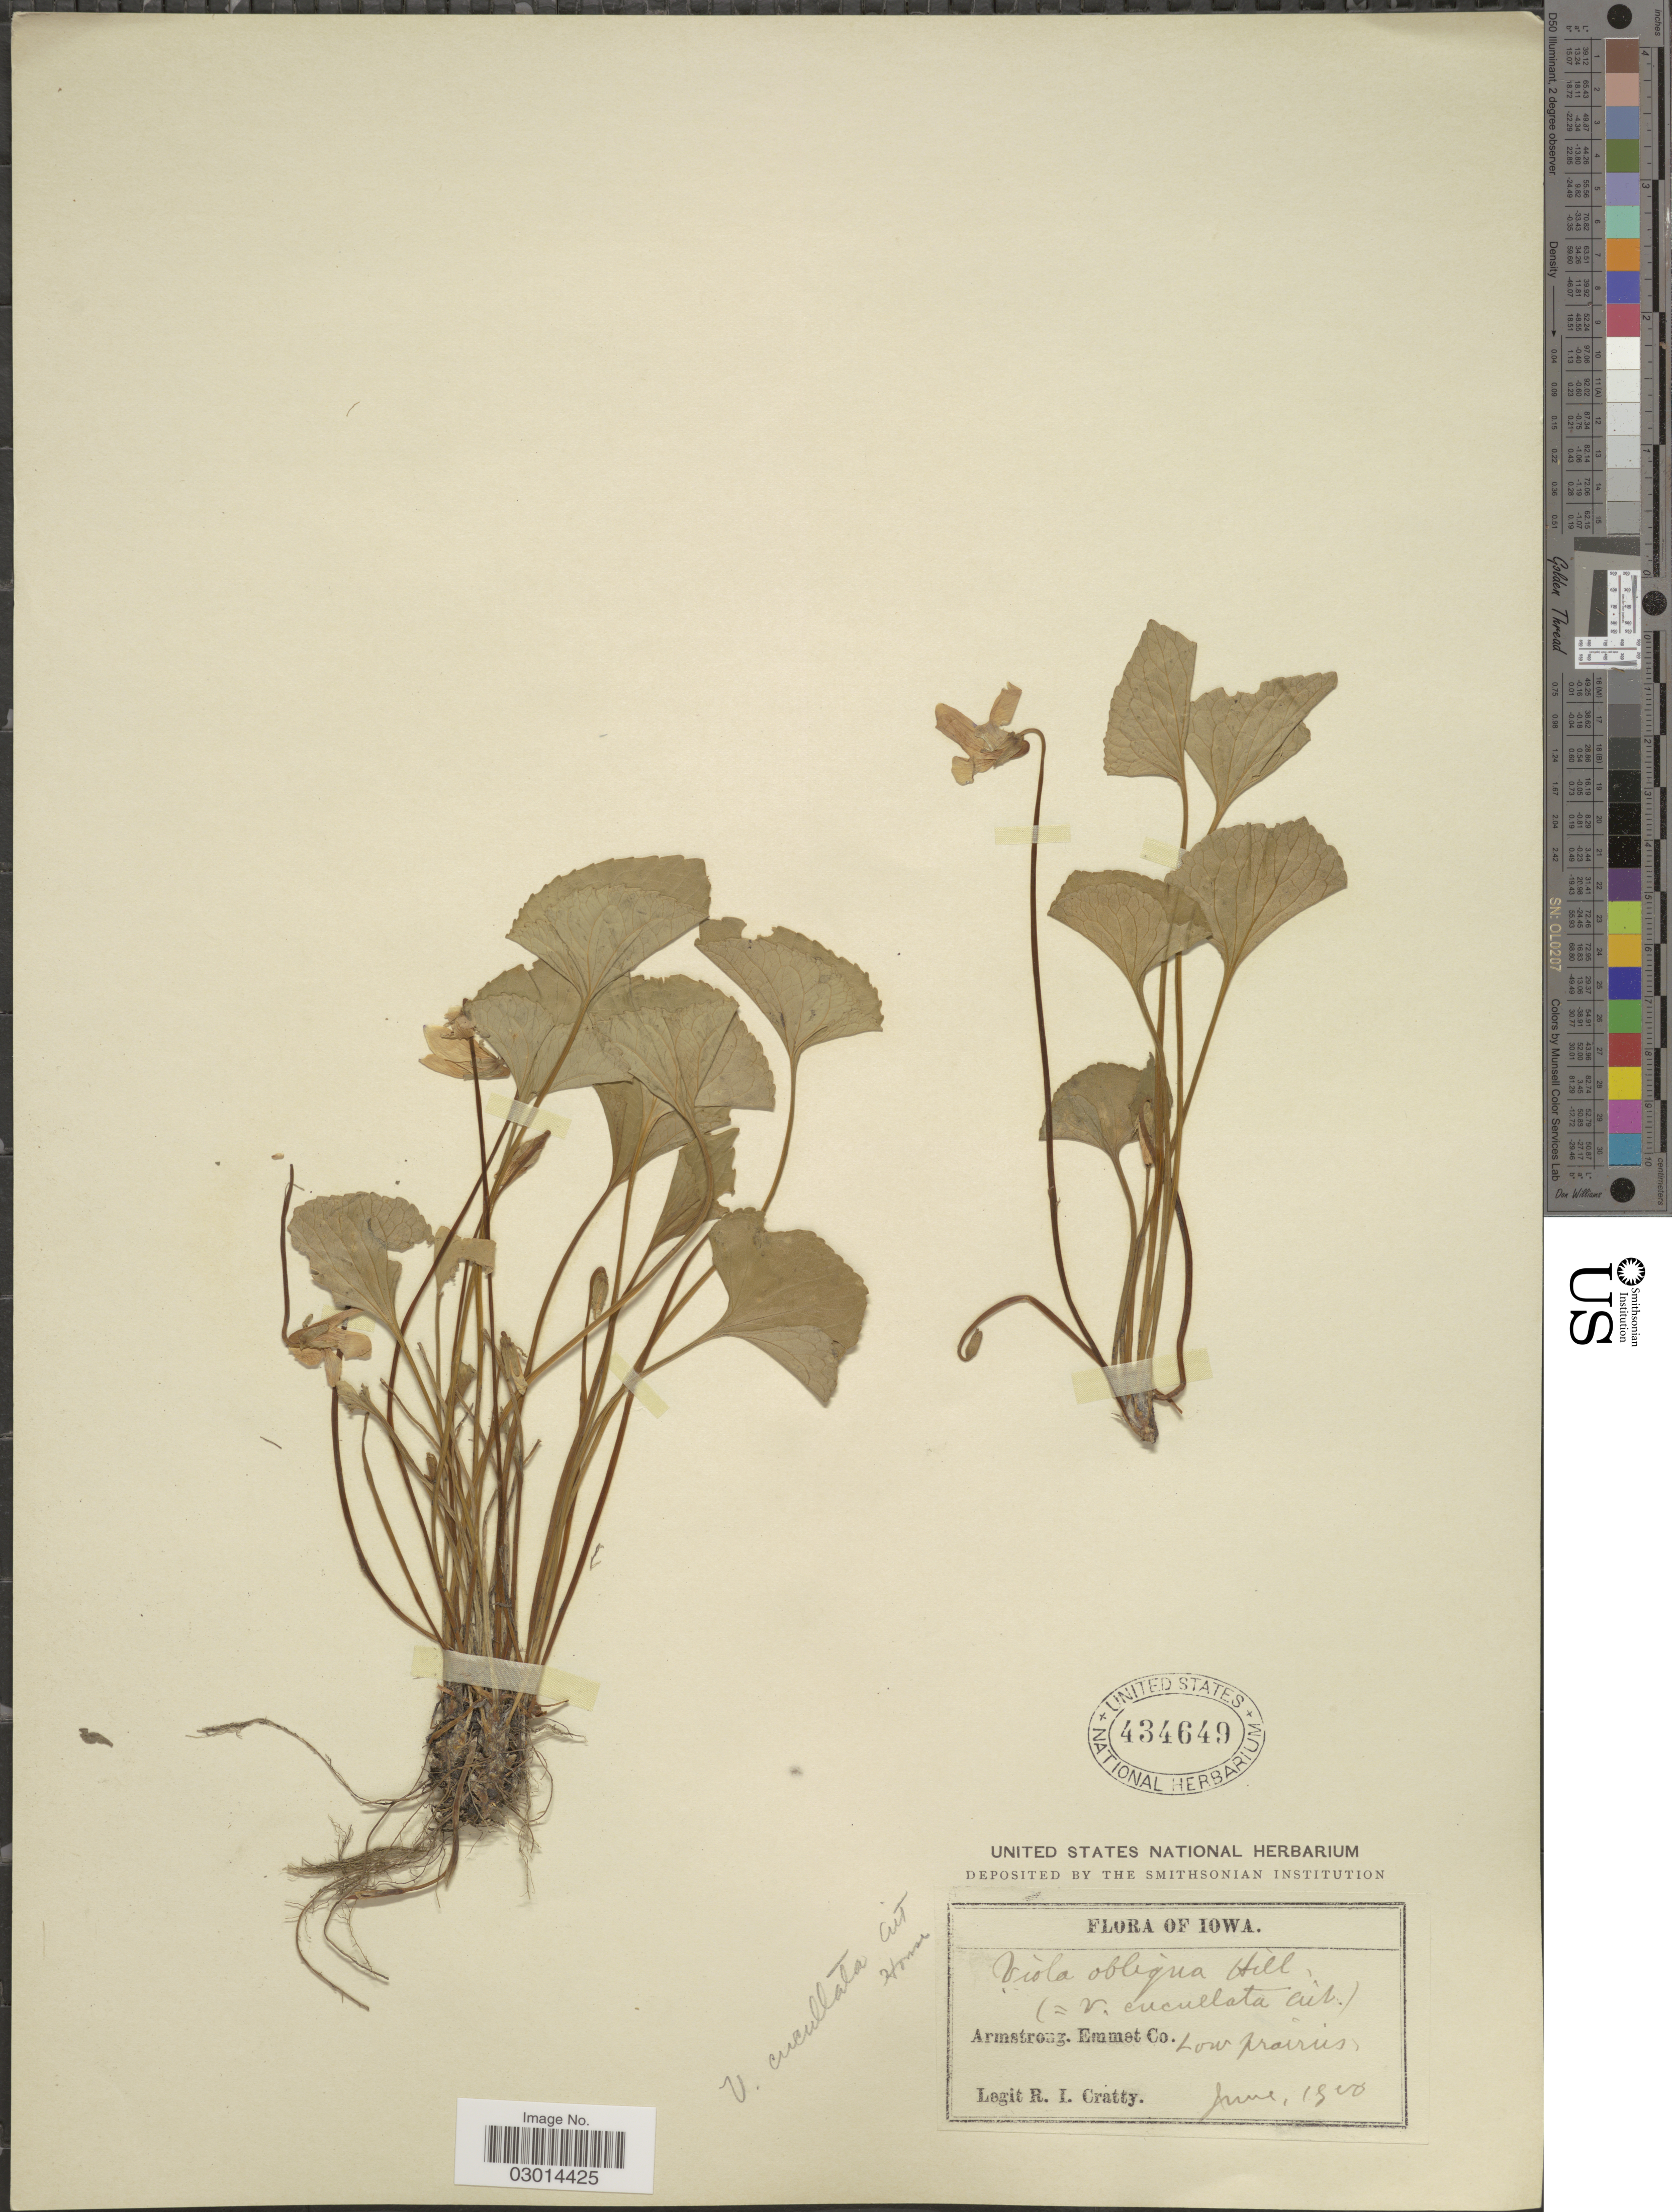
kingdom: Plantae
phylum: Tracheophyta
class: Magnoliopsida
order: Malpighiales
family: Violaceae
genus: Viola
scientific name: Viola cucullata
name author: Aiton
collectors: R. Cratty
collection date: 1900-06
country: United States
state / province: Iowa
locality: Armstrong. Emmet Co.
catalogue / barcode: US 434649